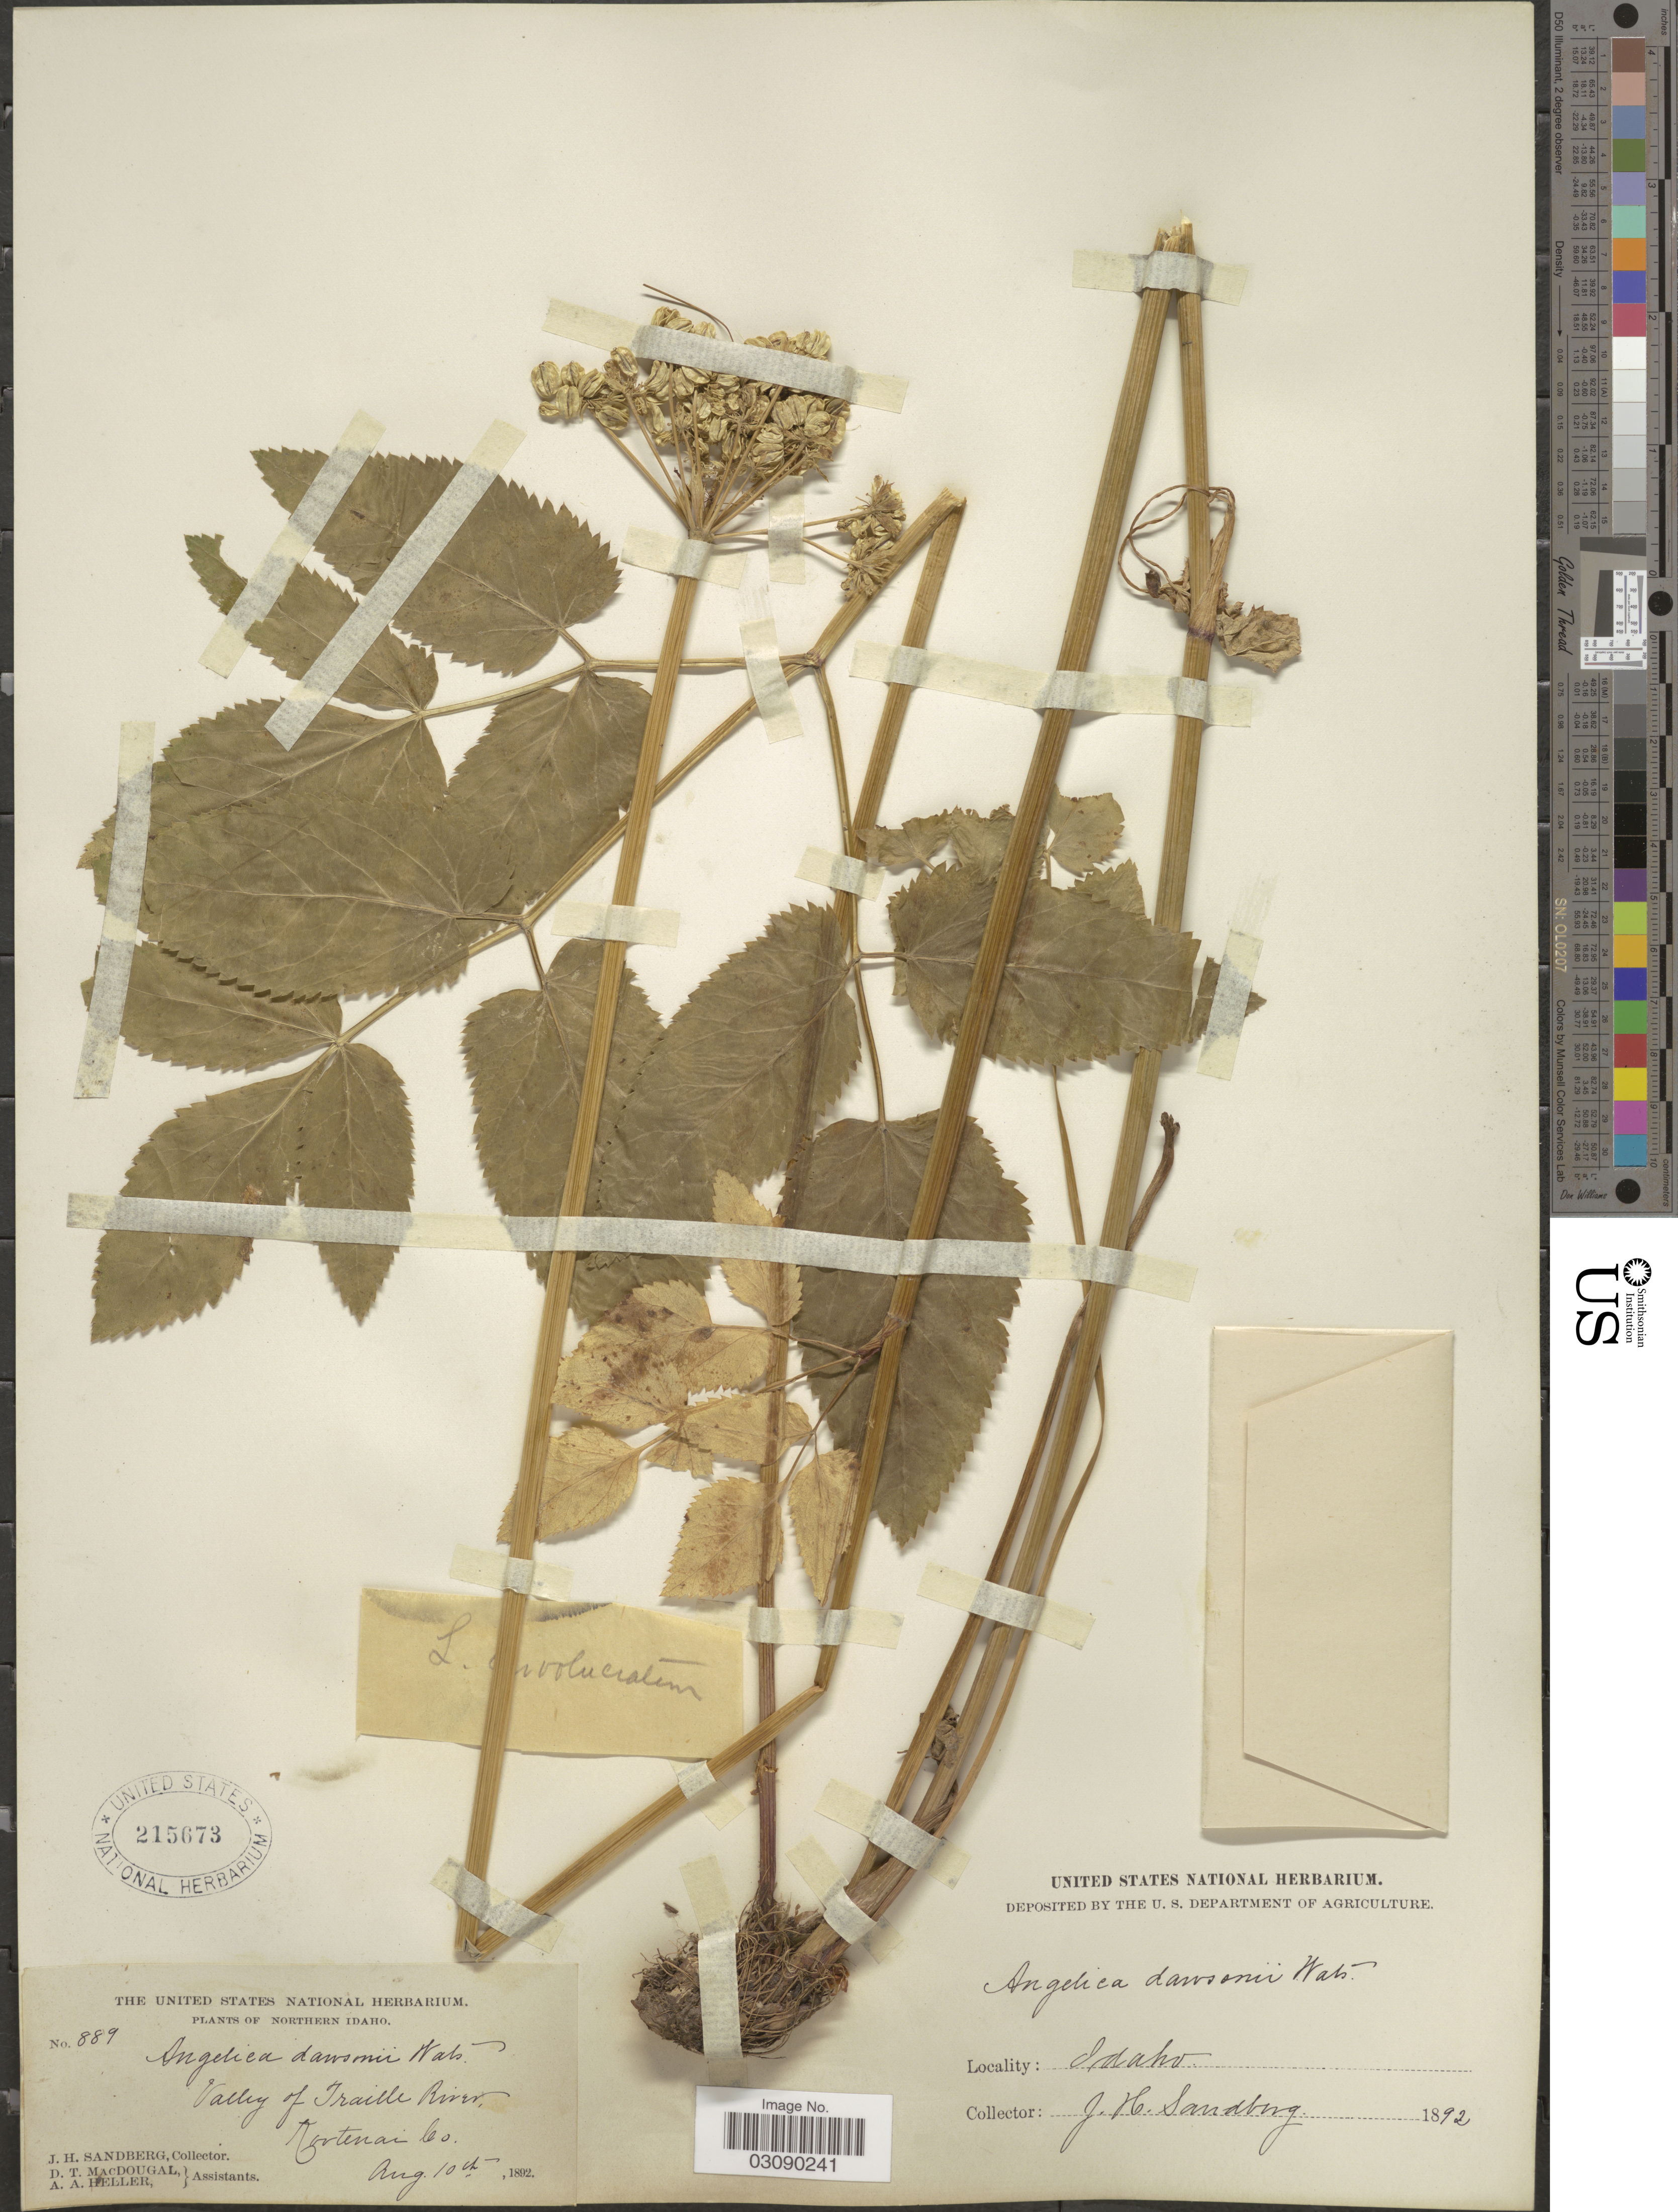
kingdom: Plantae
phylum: Tracheophyta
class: Magnoliopsida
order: Apiales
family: Apiaceae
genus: Angelica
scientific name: Angelica dawsonii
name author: S. Watson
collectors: J. H. Sandberg, D. T. MacDougal & A. A. Heller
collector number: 889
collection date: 1892-08-10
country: United States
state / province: Idaho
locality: Northern Idaho. Valley of Traille River. Kootenai Co.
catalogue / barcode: US 215673